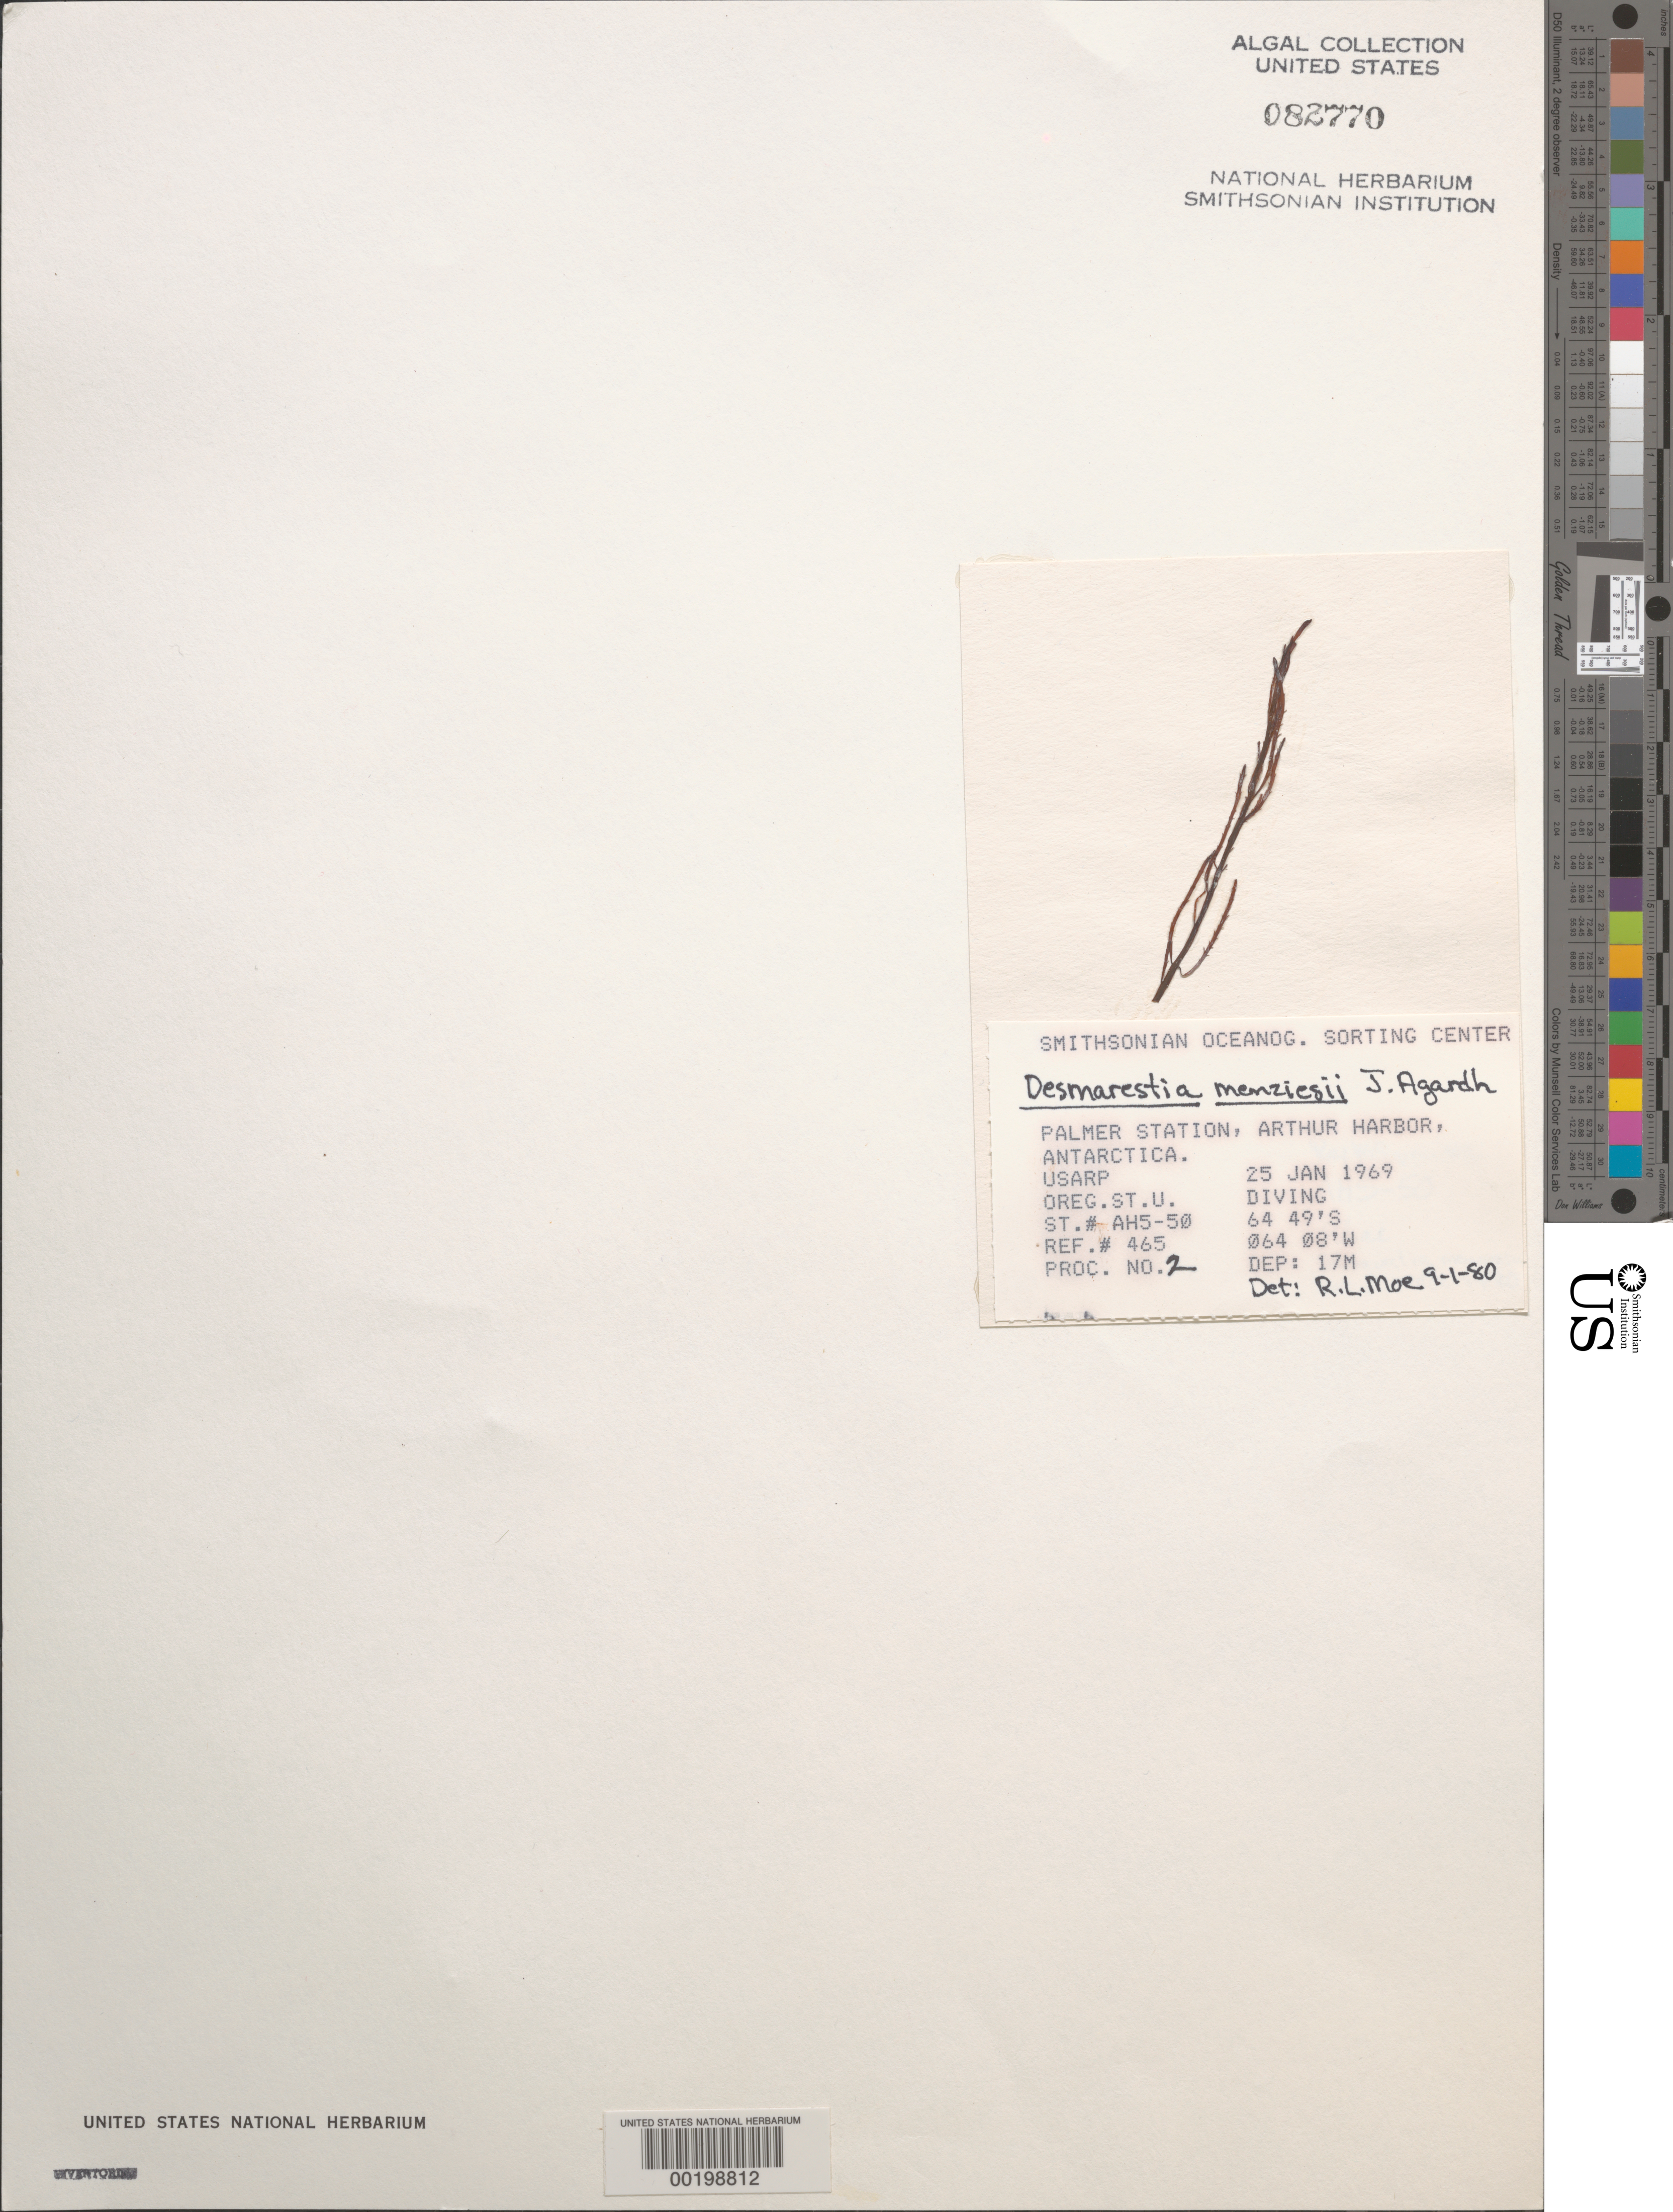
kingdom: Chromista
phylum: Ochrophyta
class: Phaeophyceae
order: Desmarestiales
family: Desmarestiaceae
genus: Desmarestia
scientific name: Desmarestia menziesii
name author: J. Agardh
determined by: Moe, R. L.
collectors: Oregon State University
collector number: Station Ah5-50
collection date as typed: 25 Jan 1969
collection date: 1969-01-25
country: Antarctica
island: Anvers Island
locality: Palmer Station, Arthur Harbor, Antarctic Peninsula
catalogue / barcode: US 82770